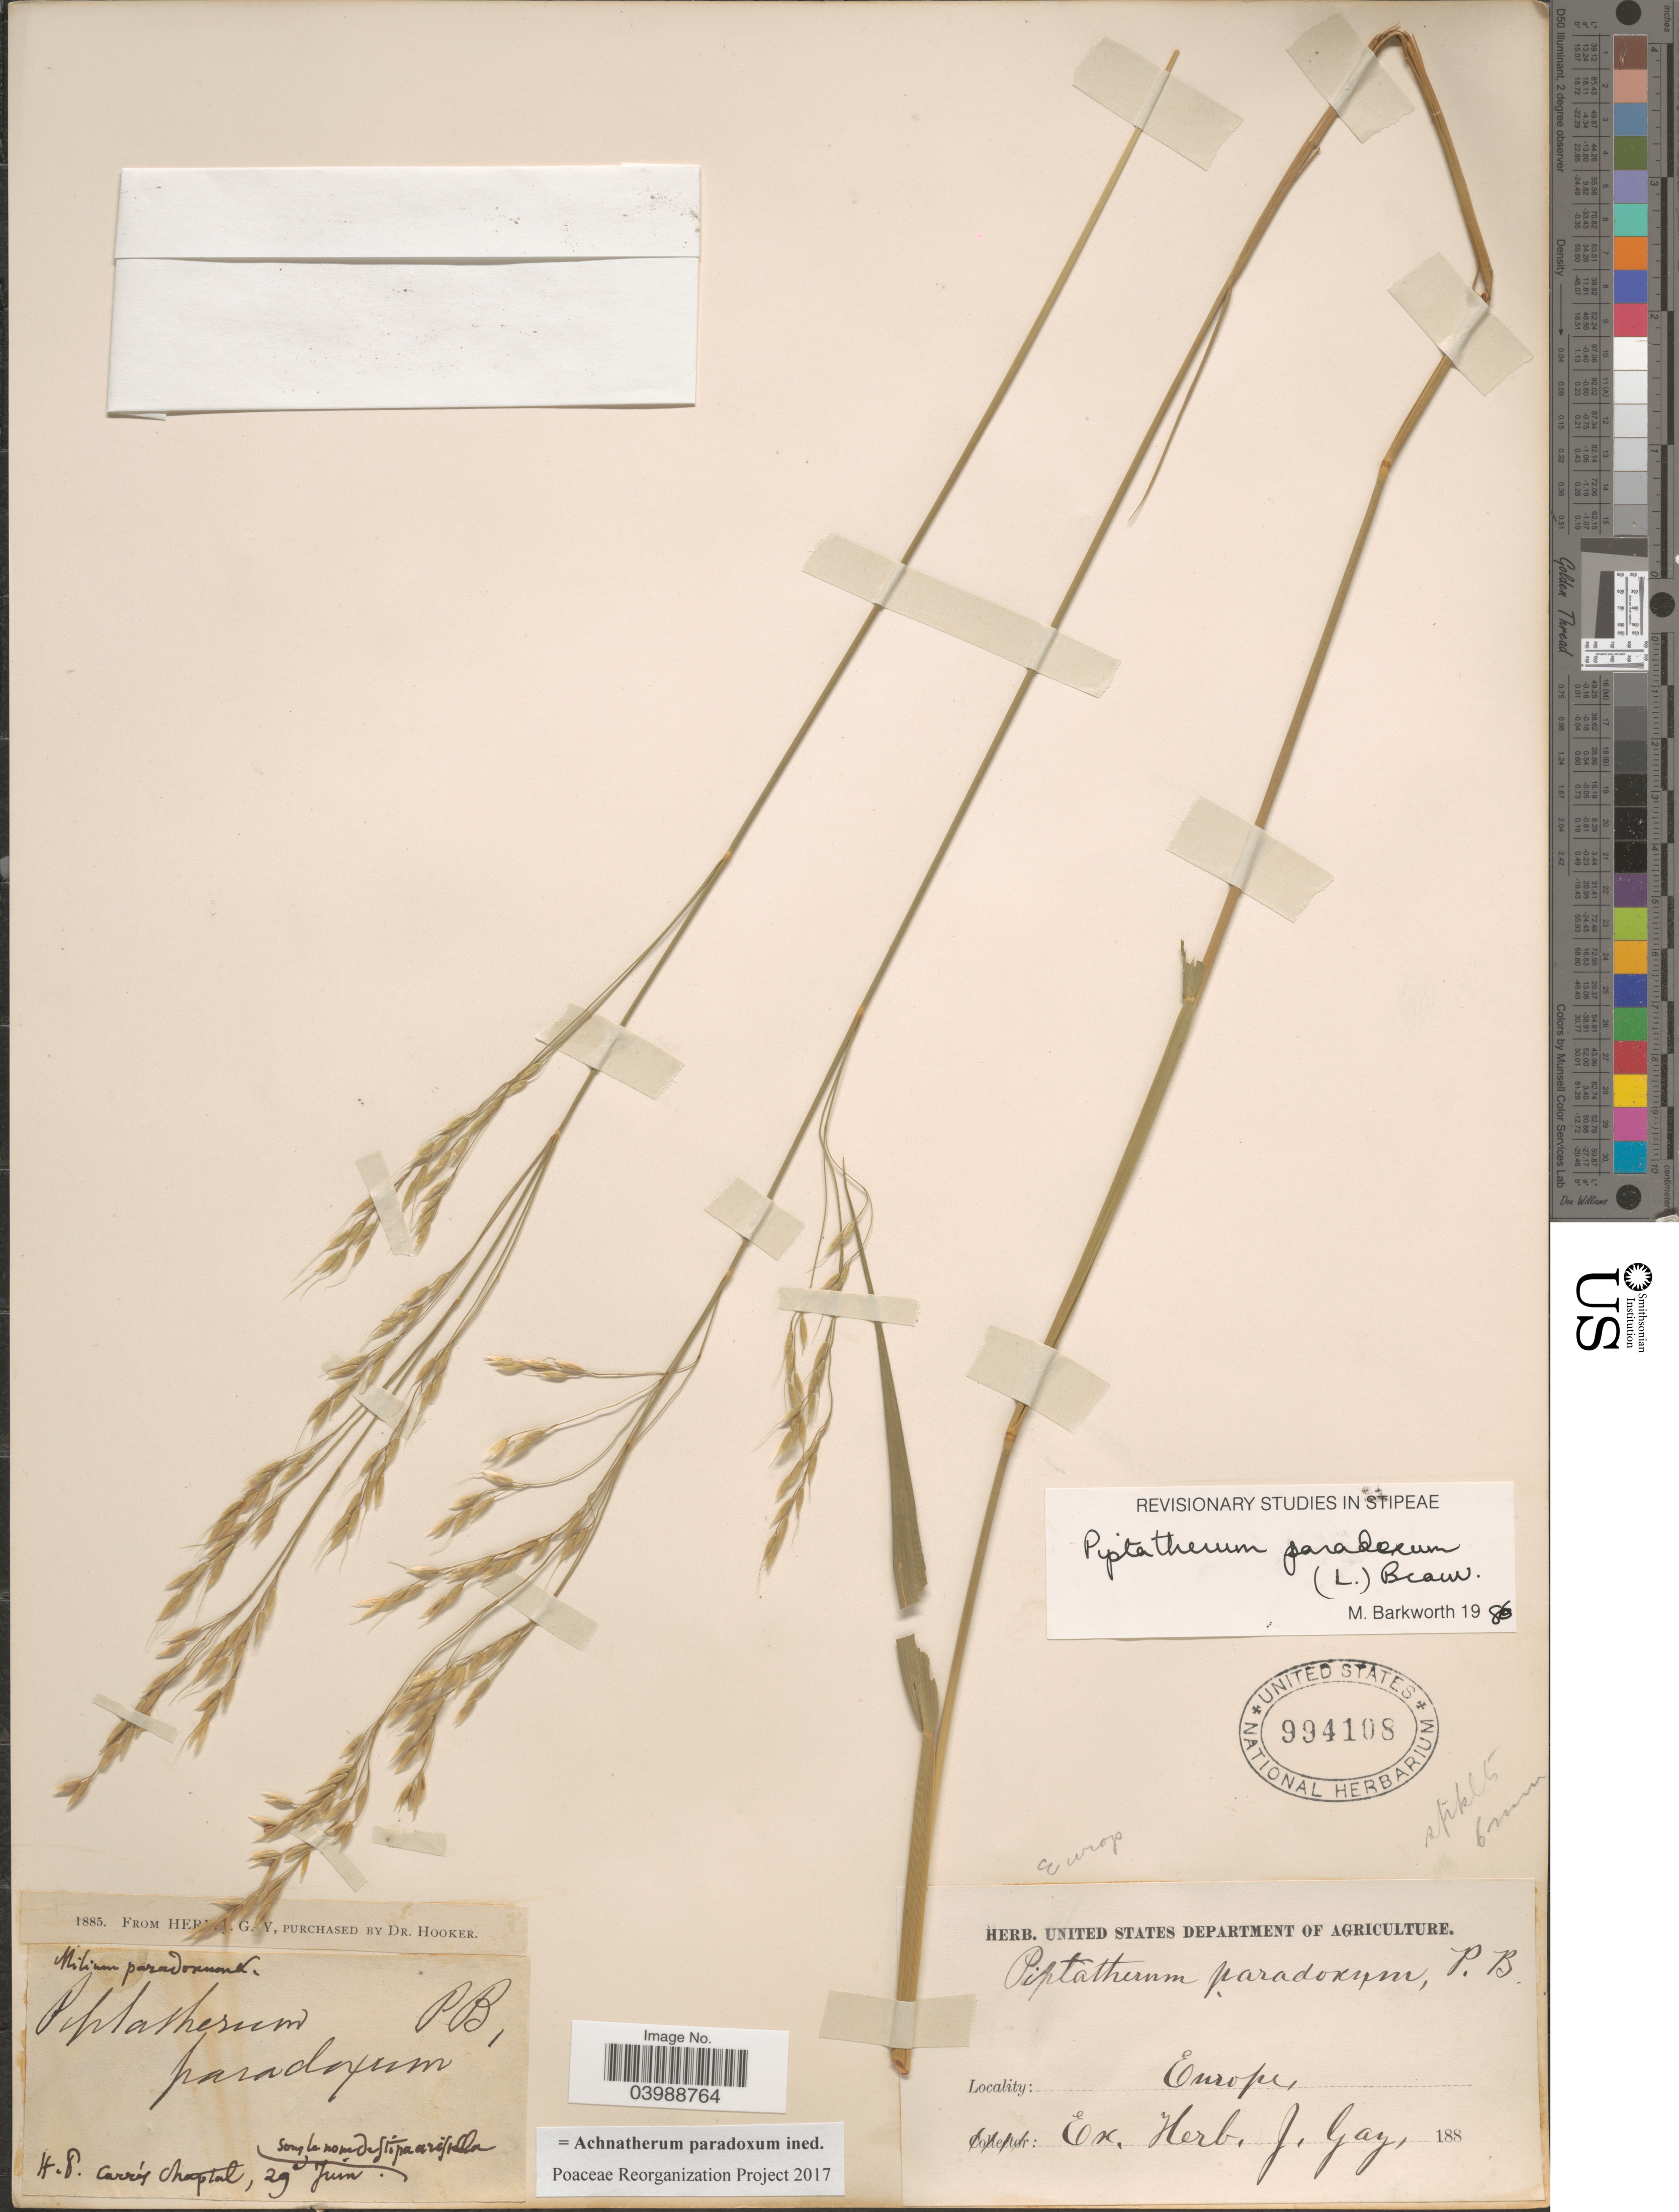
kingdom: Plantae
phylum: Tracheophyta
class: Liliopsida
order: Poales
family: Poaceae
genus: Achnatherum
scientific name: Achnatherum paradoxum ined.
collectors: ex herb. J. Gay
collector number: H.*8?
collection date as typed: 29 Juin 188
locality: Europe.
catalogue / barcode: US 994108